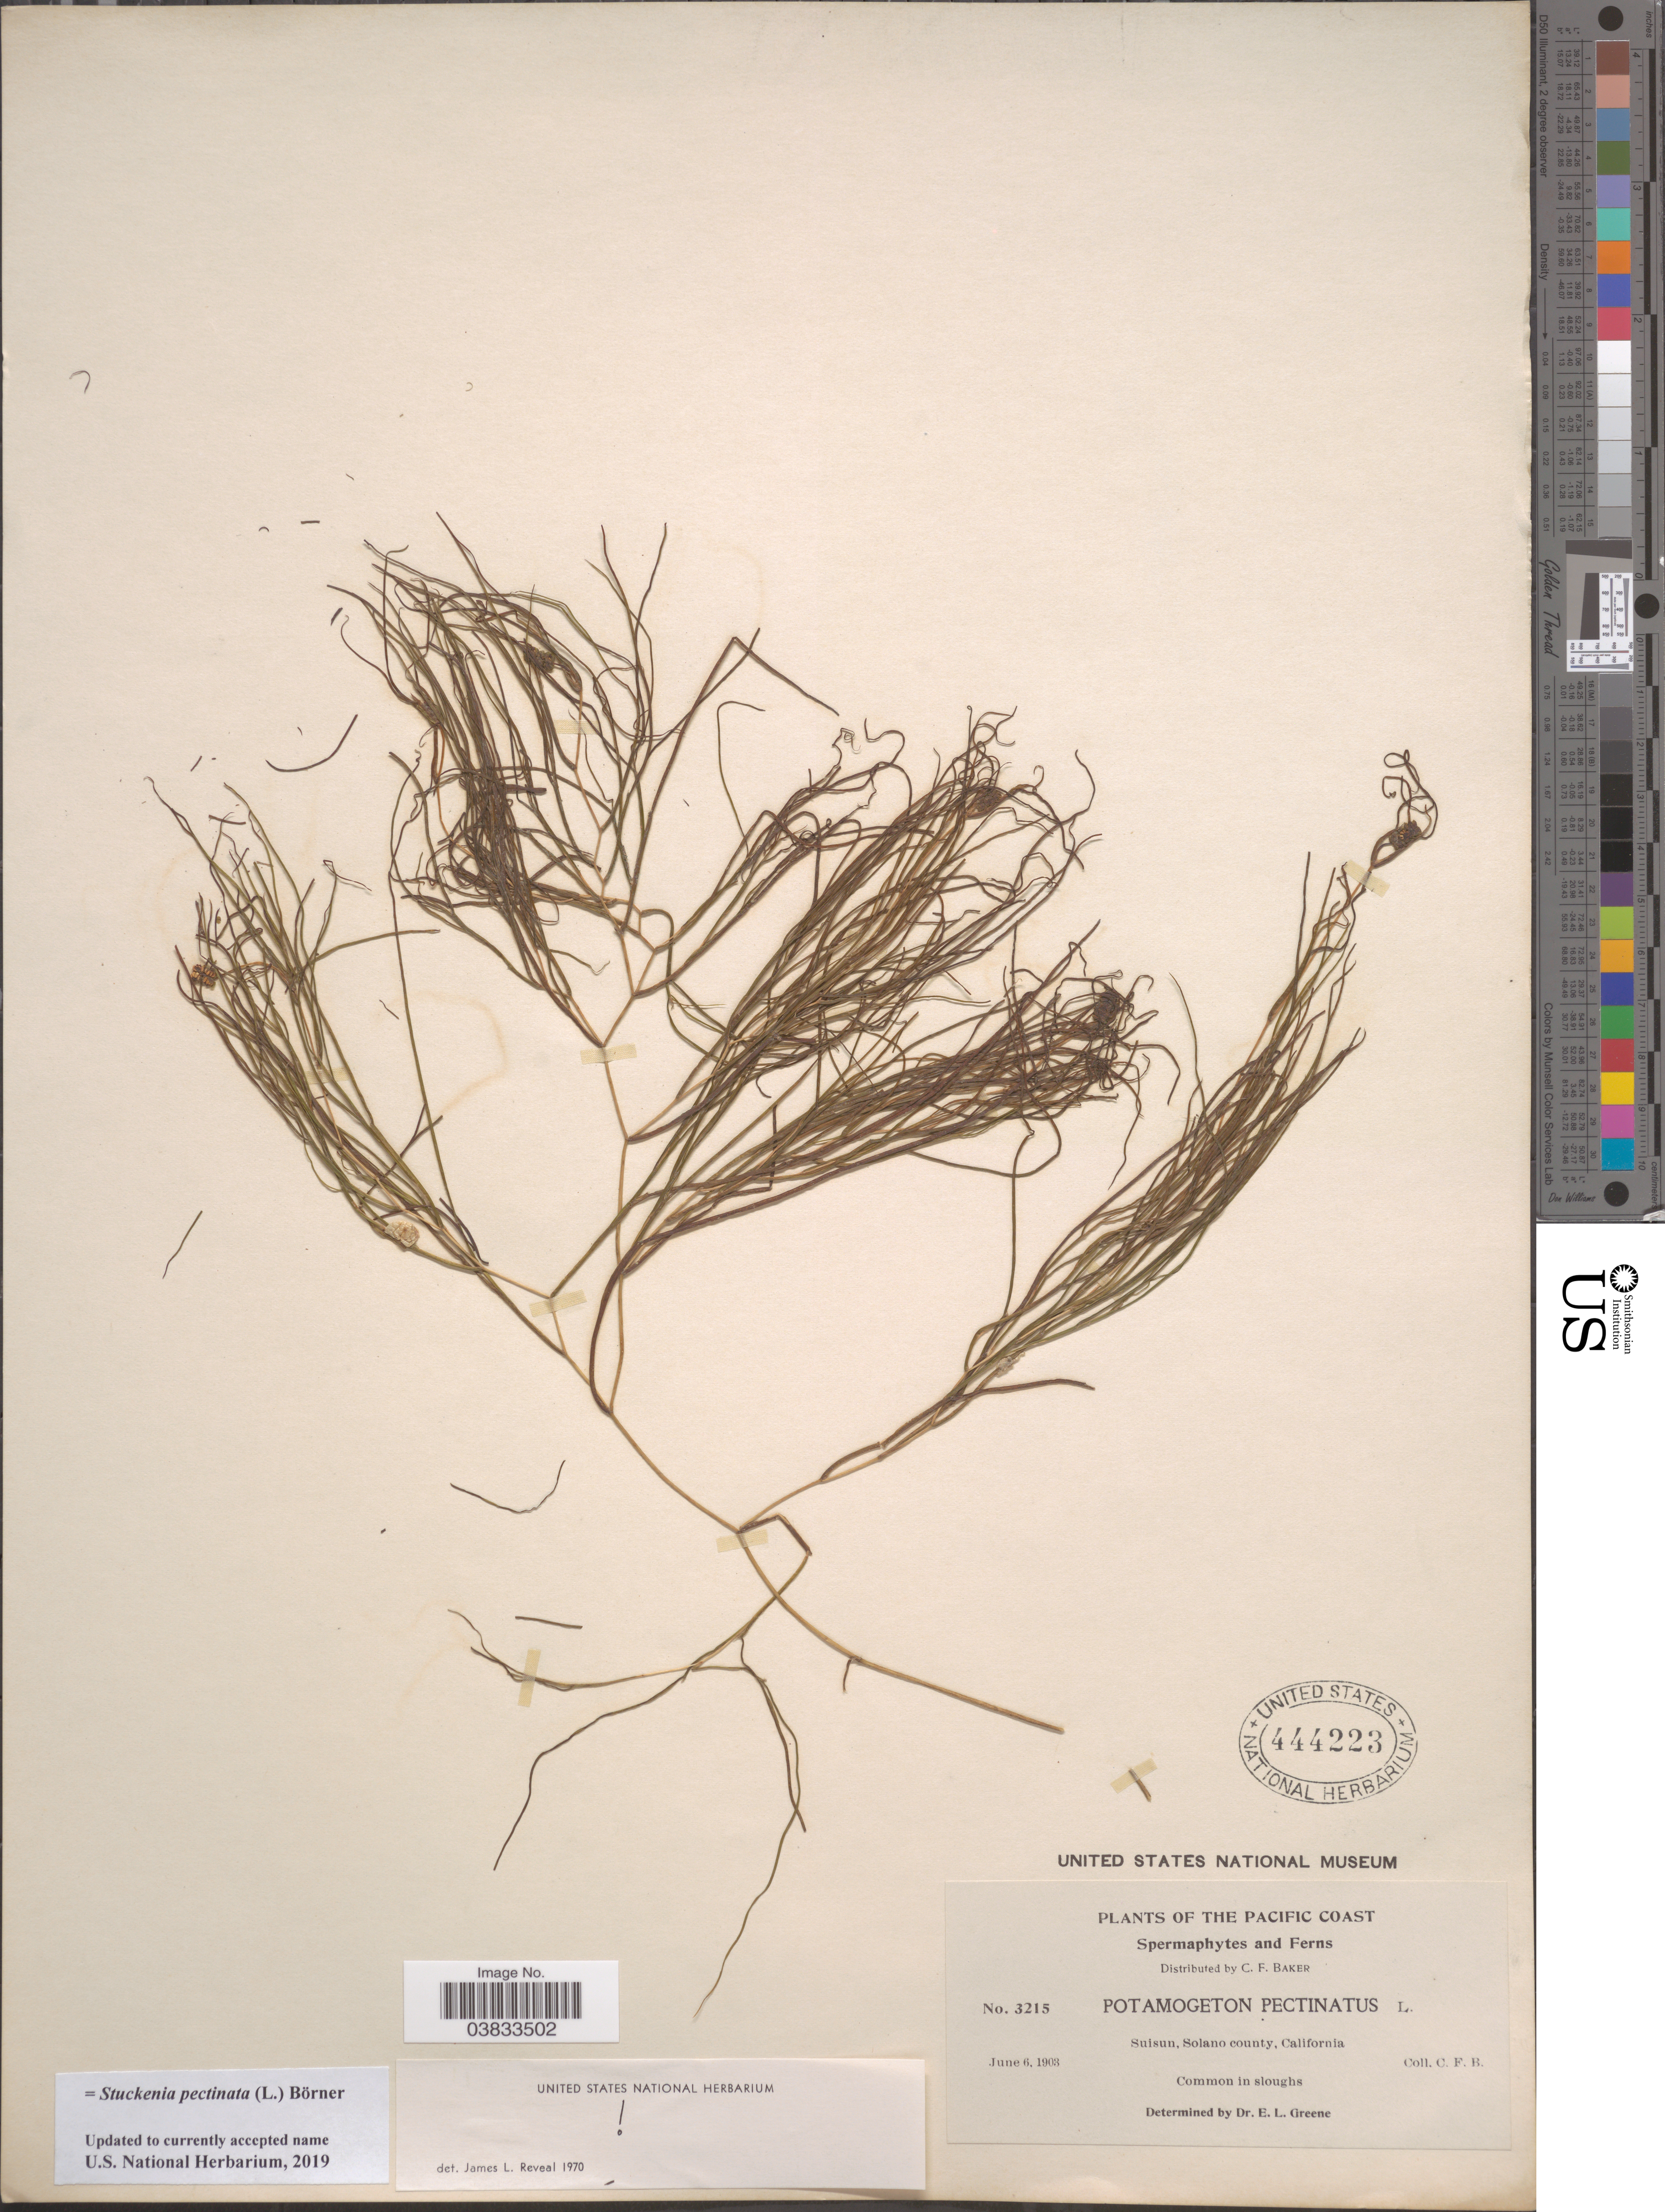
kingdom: Plantae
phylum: Tracheophyta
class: Liliopsida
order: Alismatales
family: Potamogetonaceae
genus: Stuckenia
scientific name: Stuckenia pectinata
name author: (L.) Börner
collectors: C. F. Baker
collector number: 3215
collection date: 1903-06-06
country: United States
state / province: California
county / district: Solano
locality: Pacific Coast. Suisun, Solano county.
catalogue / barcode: US 444223